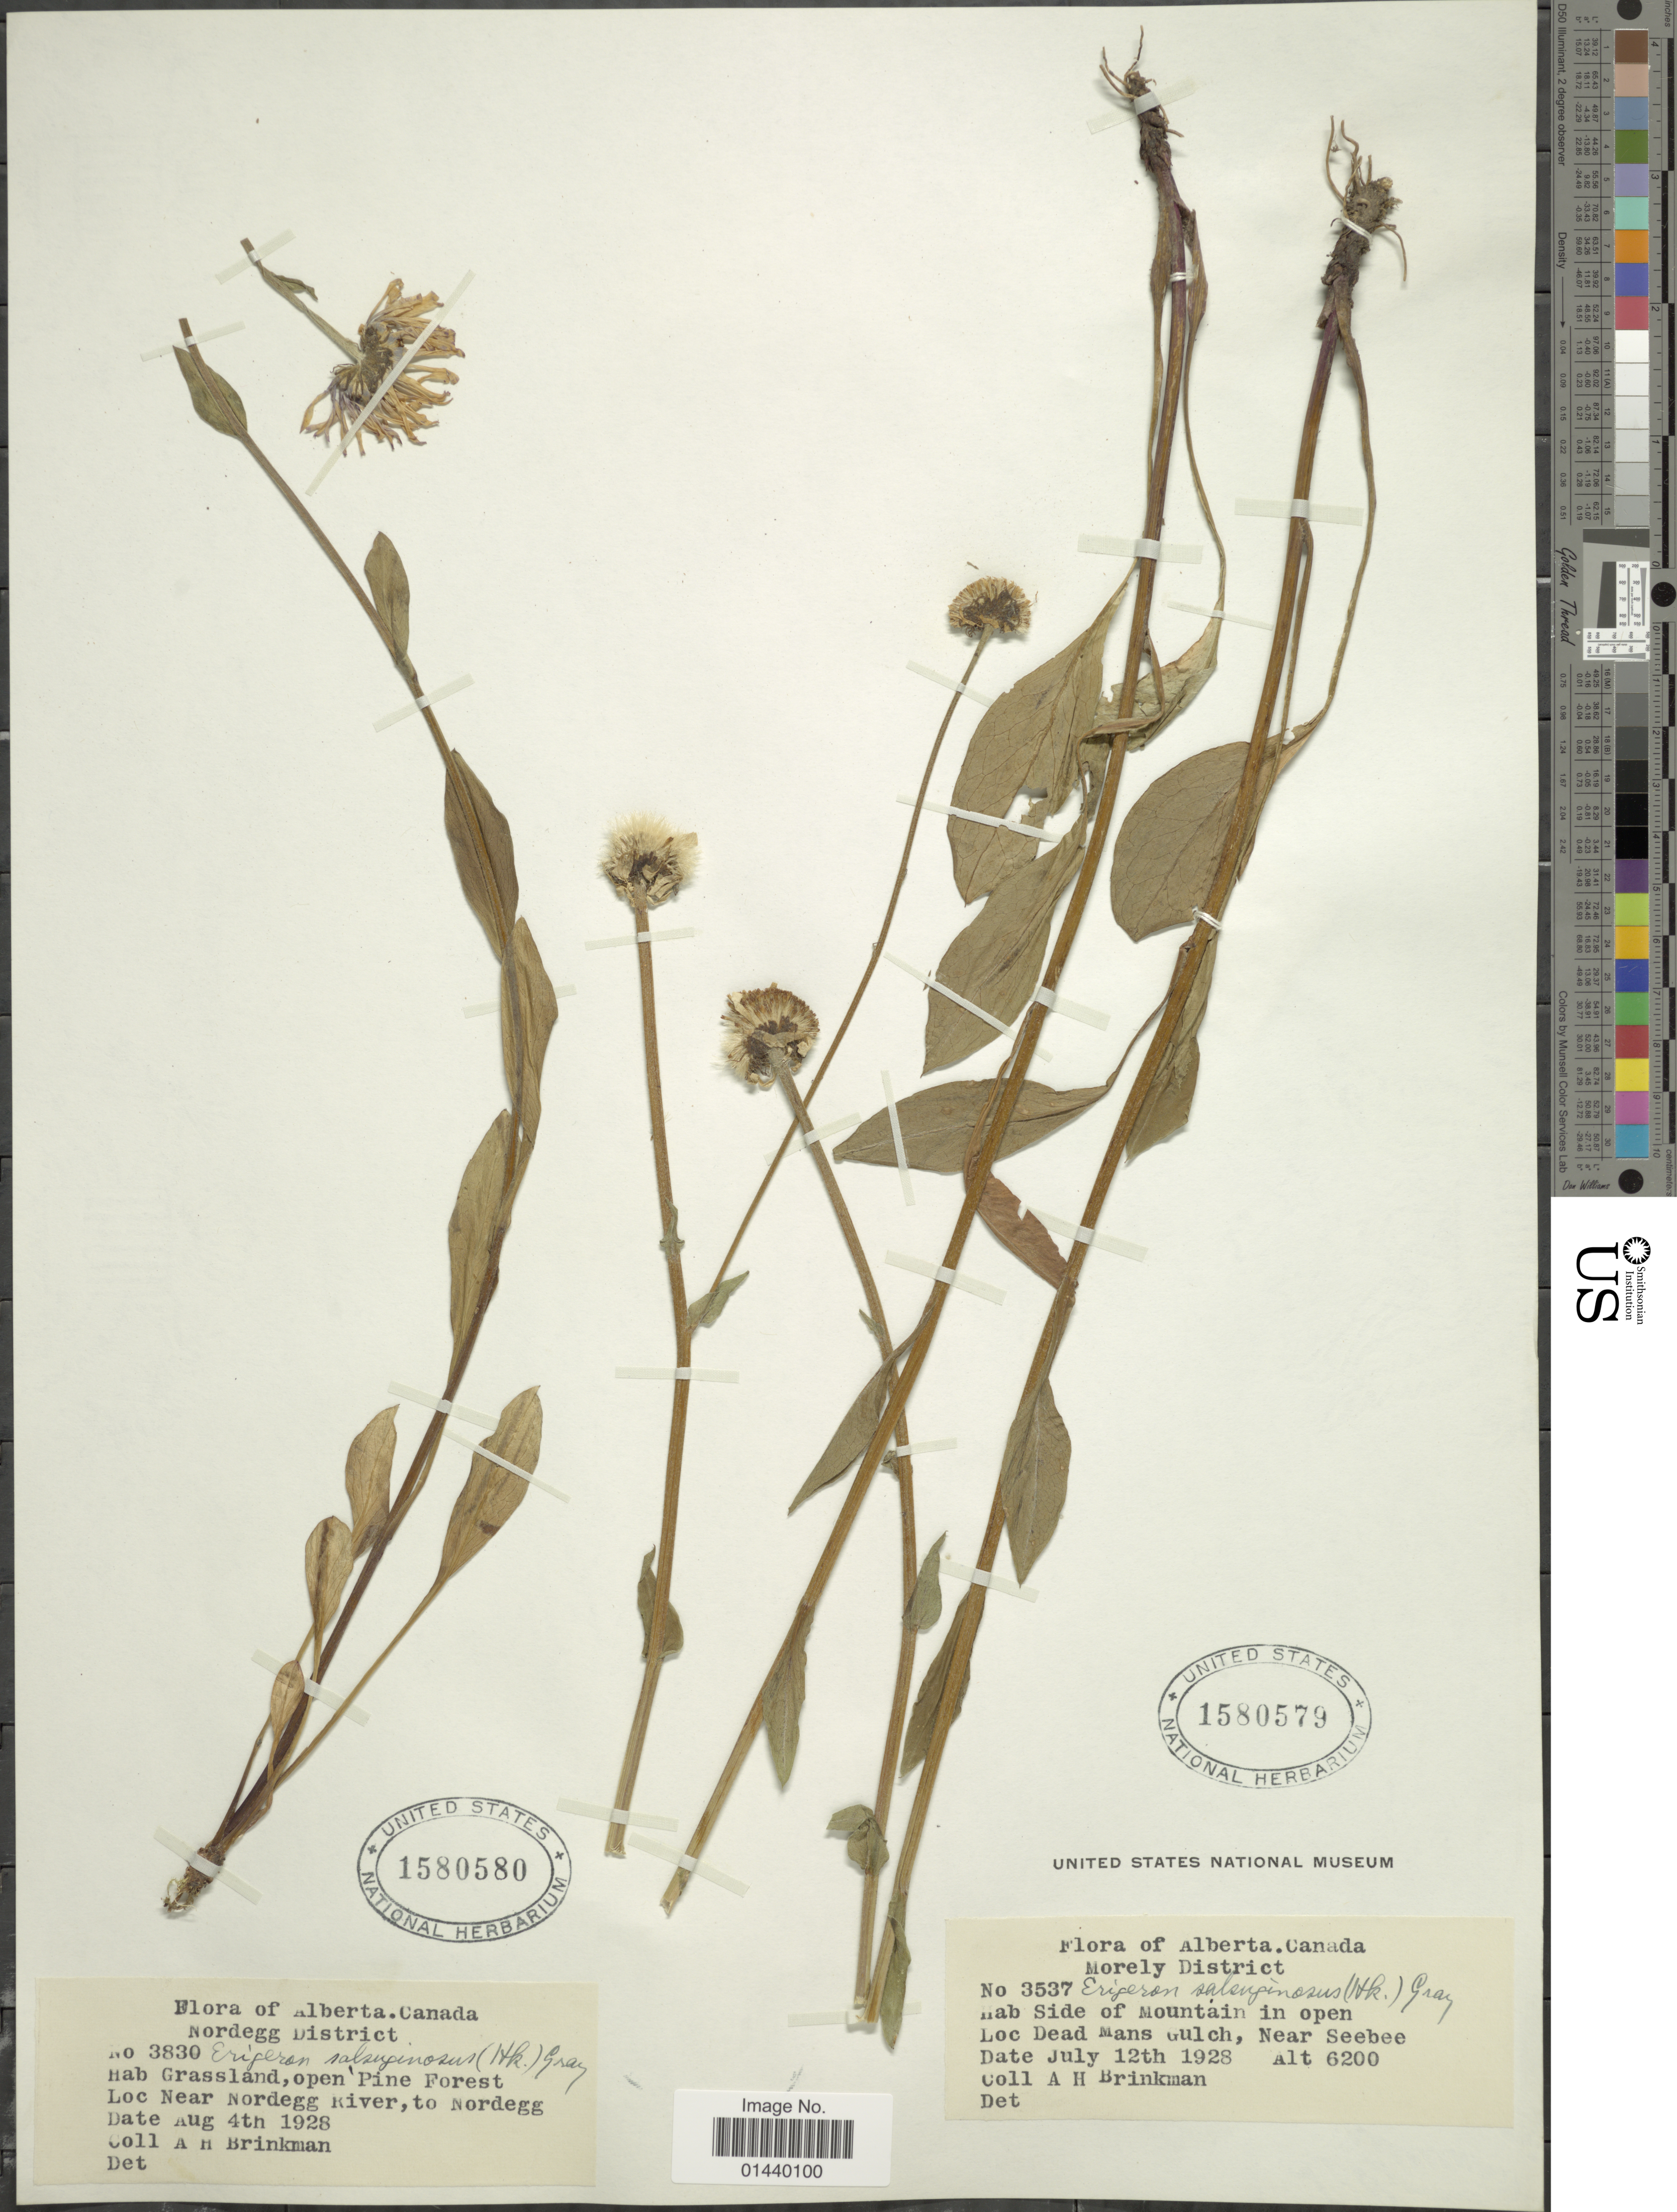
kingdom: Plantae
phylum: Tracheophyta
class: Magnoliopsida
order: Asterales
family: Asteraceae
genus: Erigeron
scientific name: Erigeron salsuginosus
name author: (Richardson ex R. Br.) A. Gray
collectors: A. Brinkman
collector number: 3537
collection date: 1928-07-12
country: Canada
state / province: Alberta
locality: Morely District. Dead Mans Gulch, near Seebee.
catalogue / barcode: US 1580579-2